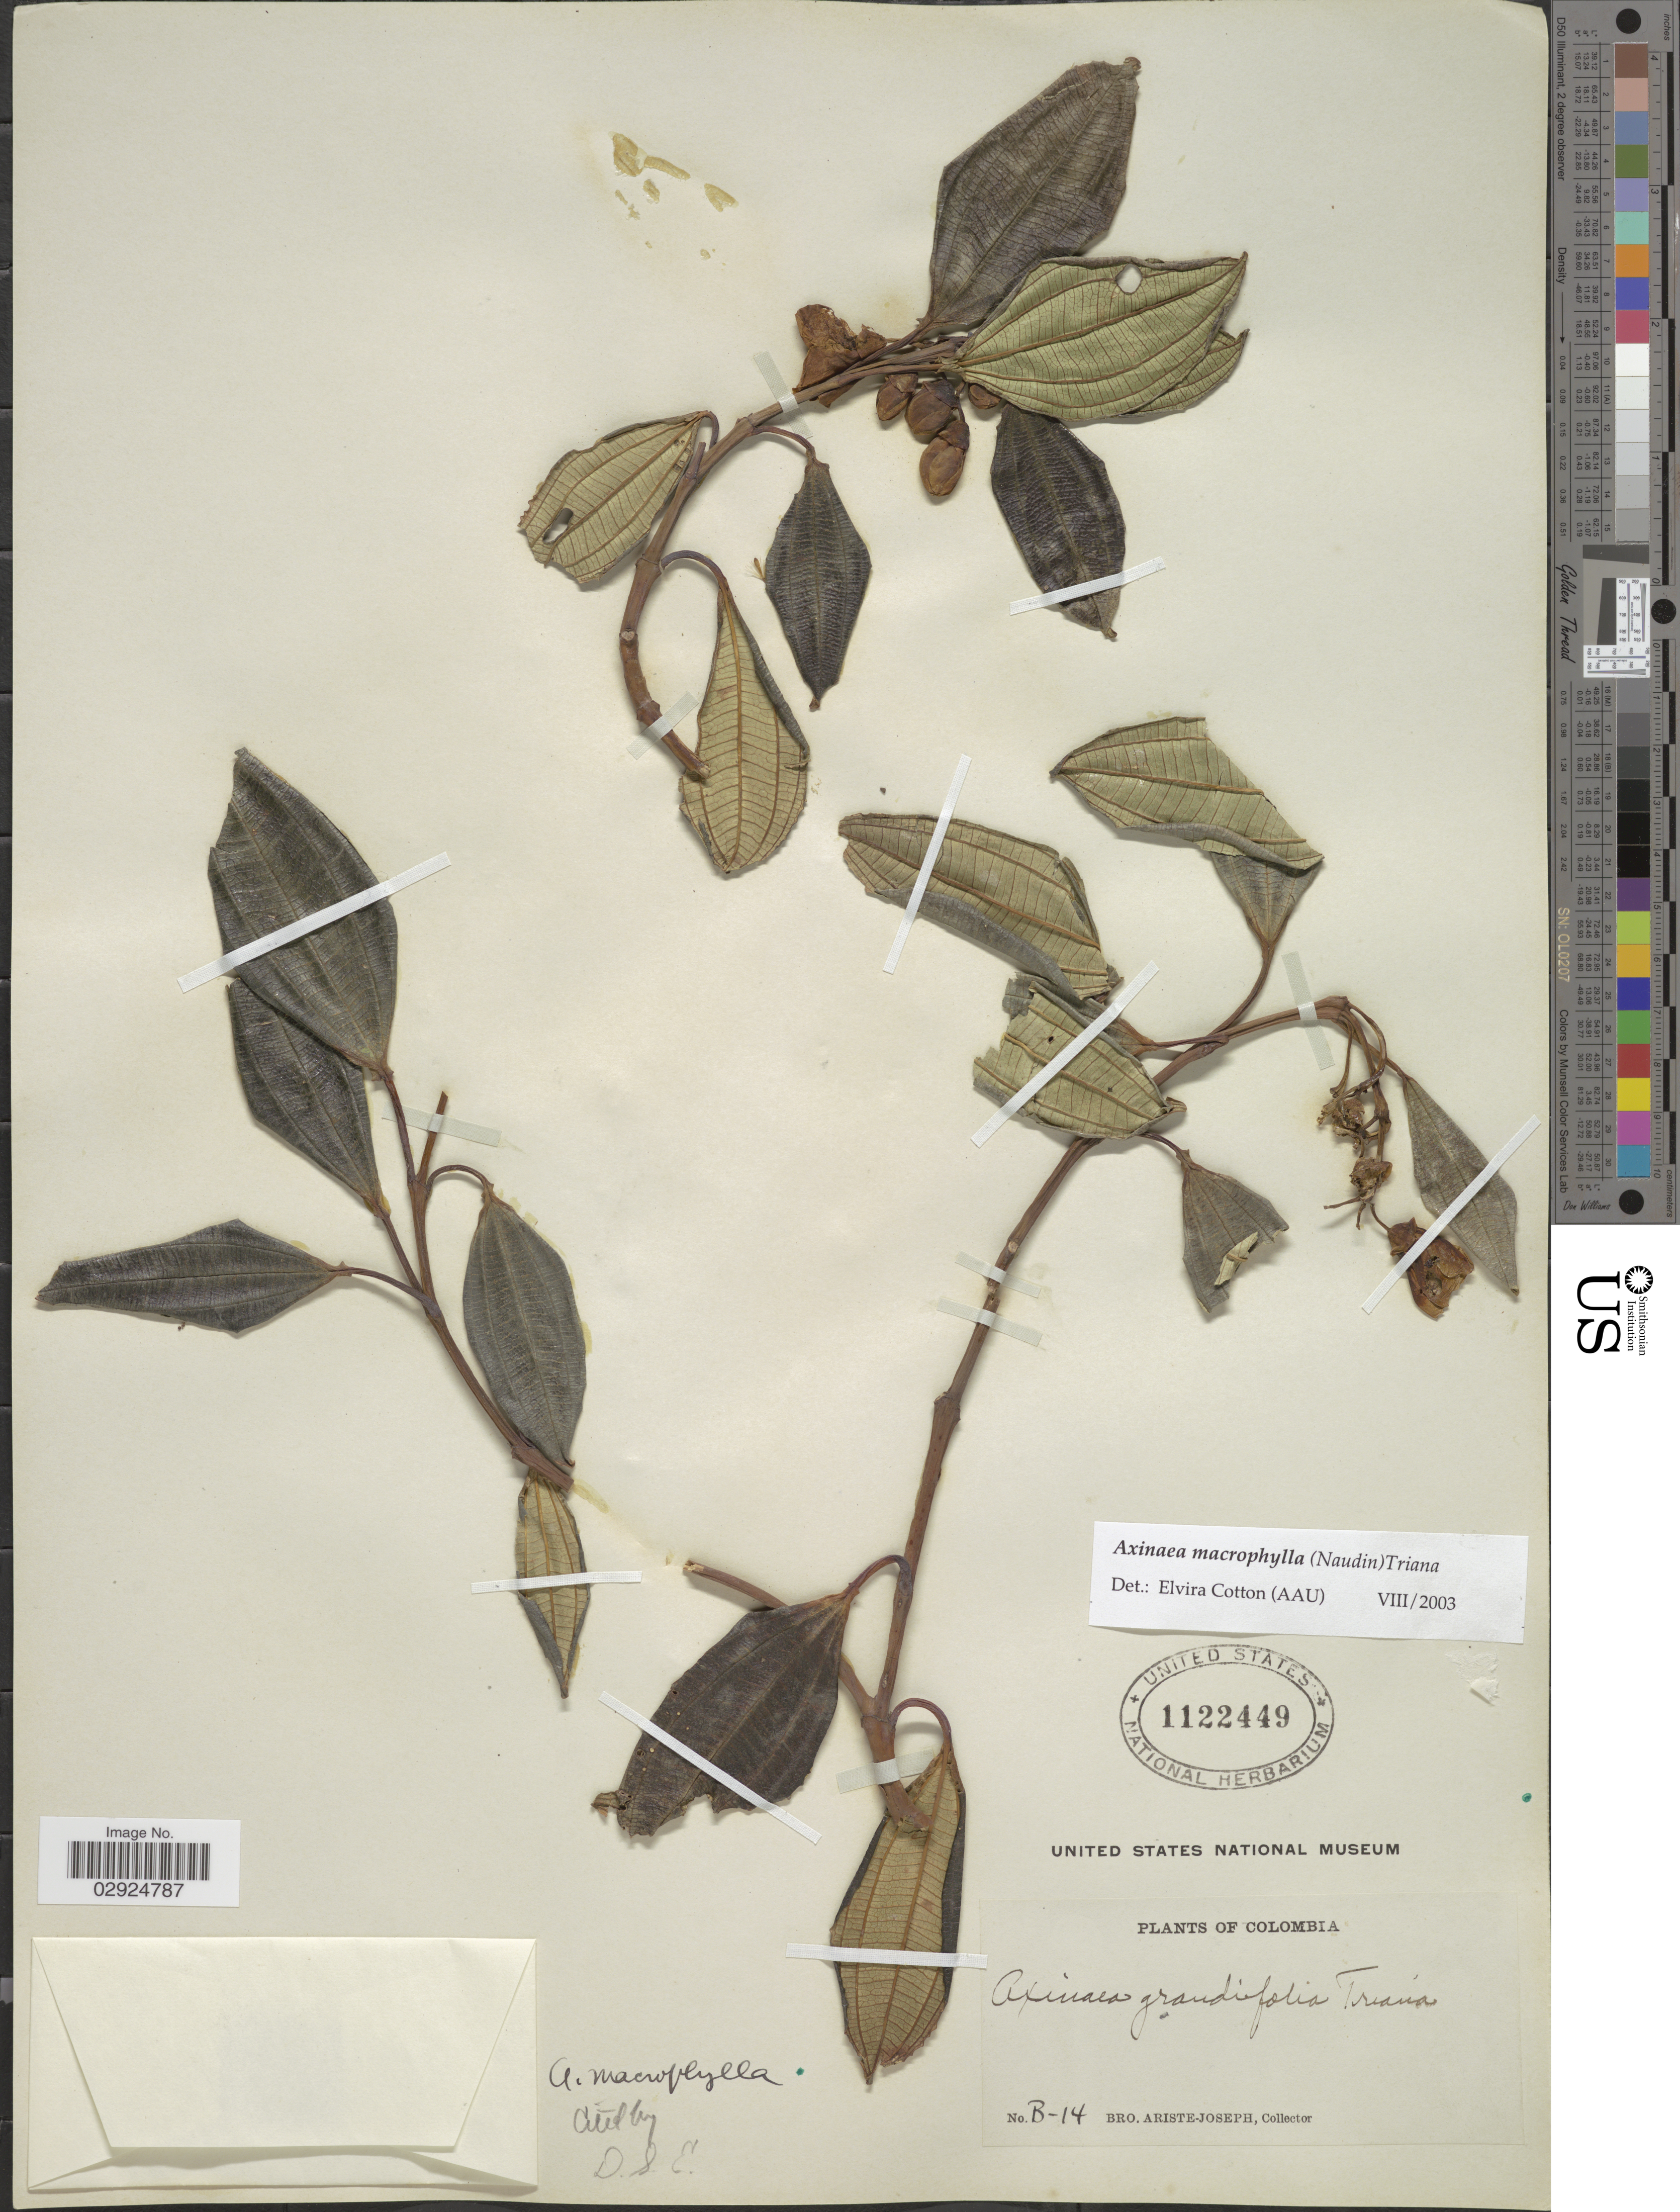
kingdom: Plantae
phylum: Tracheophyta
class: Magnoliopsida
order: Myrtales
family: Melastomataceae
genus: Axinaea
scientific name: Axinaea macrophylla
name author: (Naudin) Triana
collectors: Bro. Ariste-Joseph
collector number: B-14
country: Colombia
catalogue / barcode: US 1122449